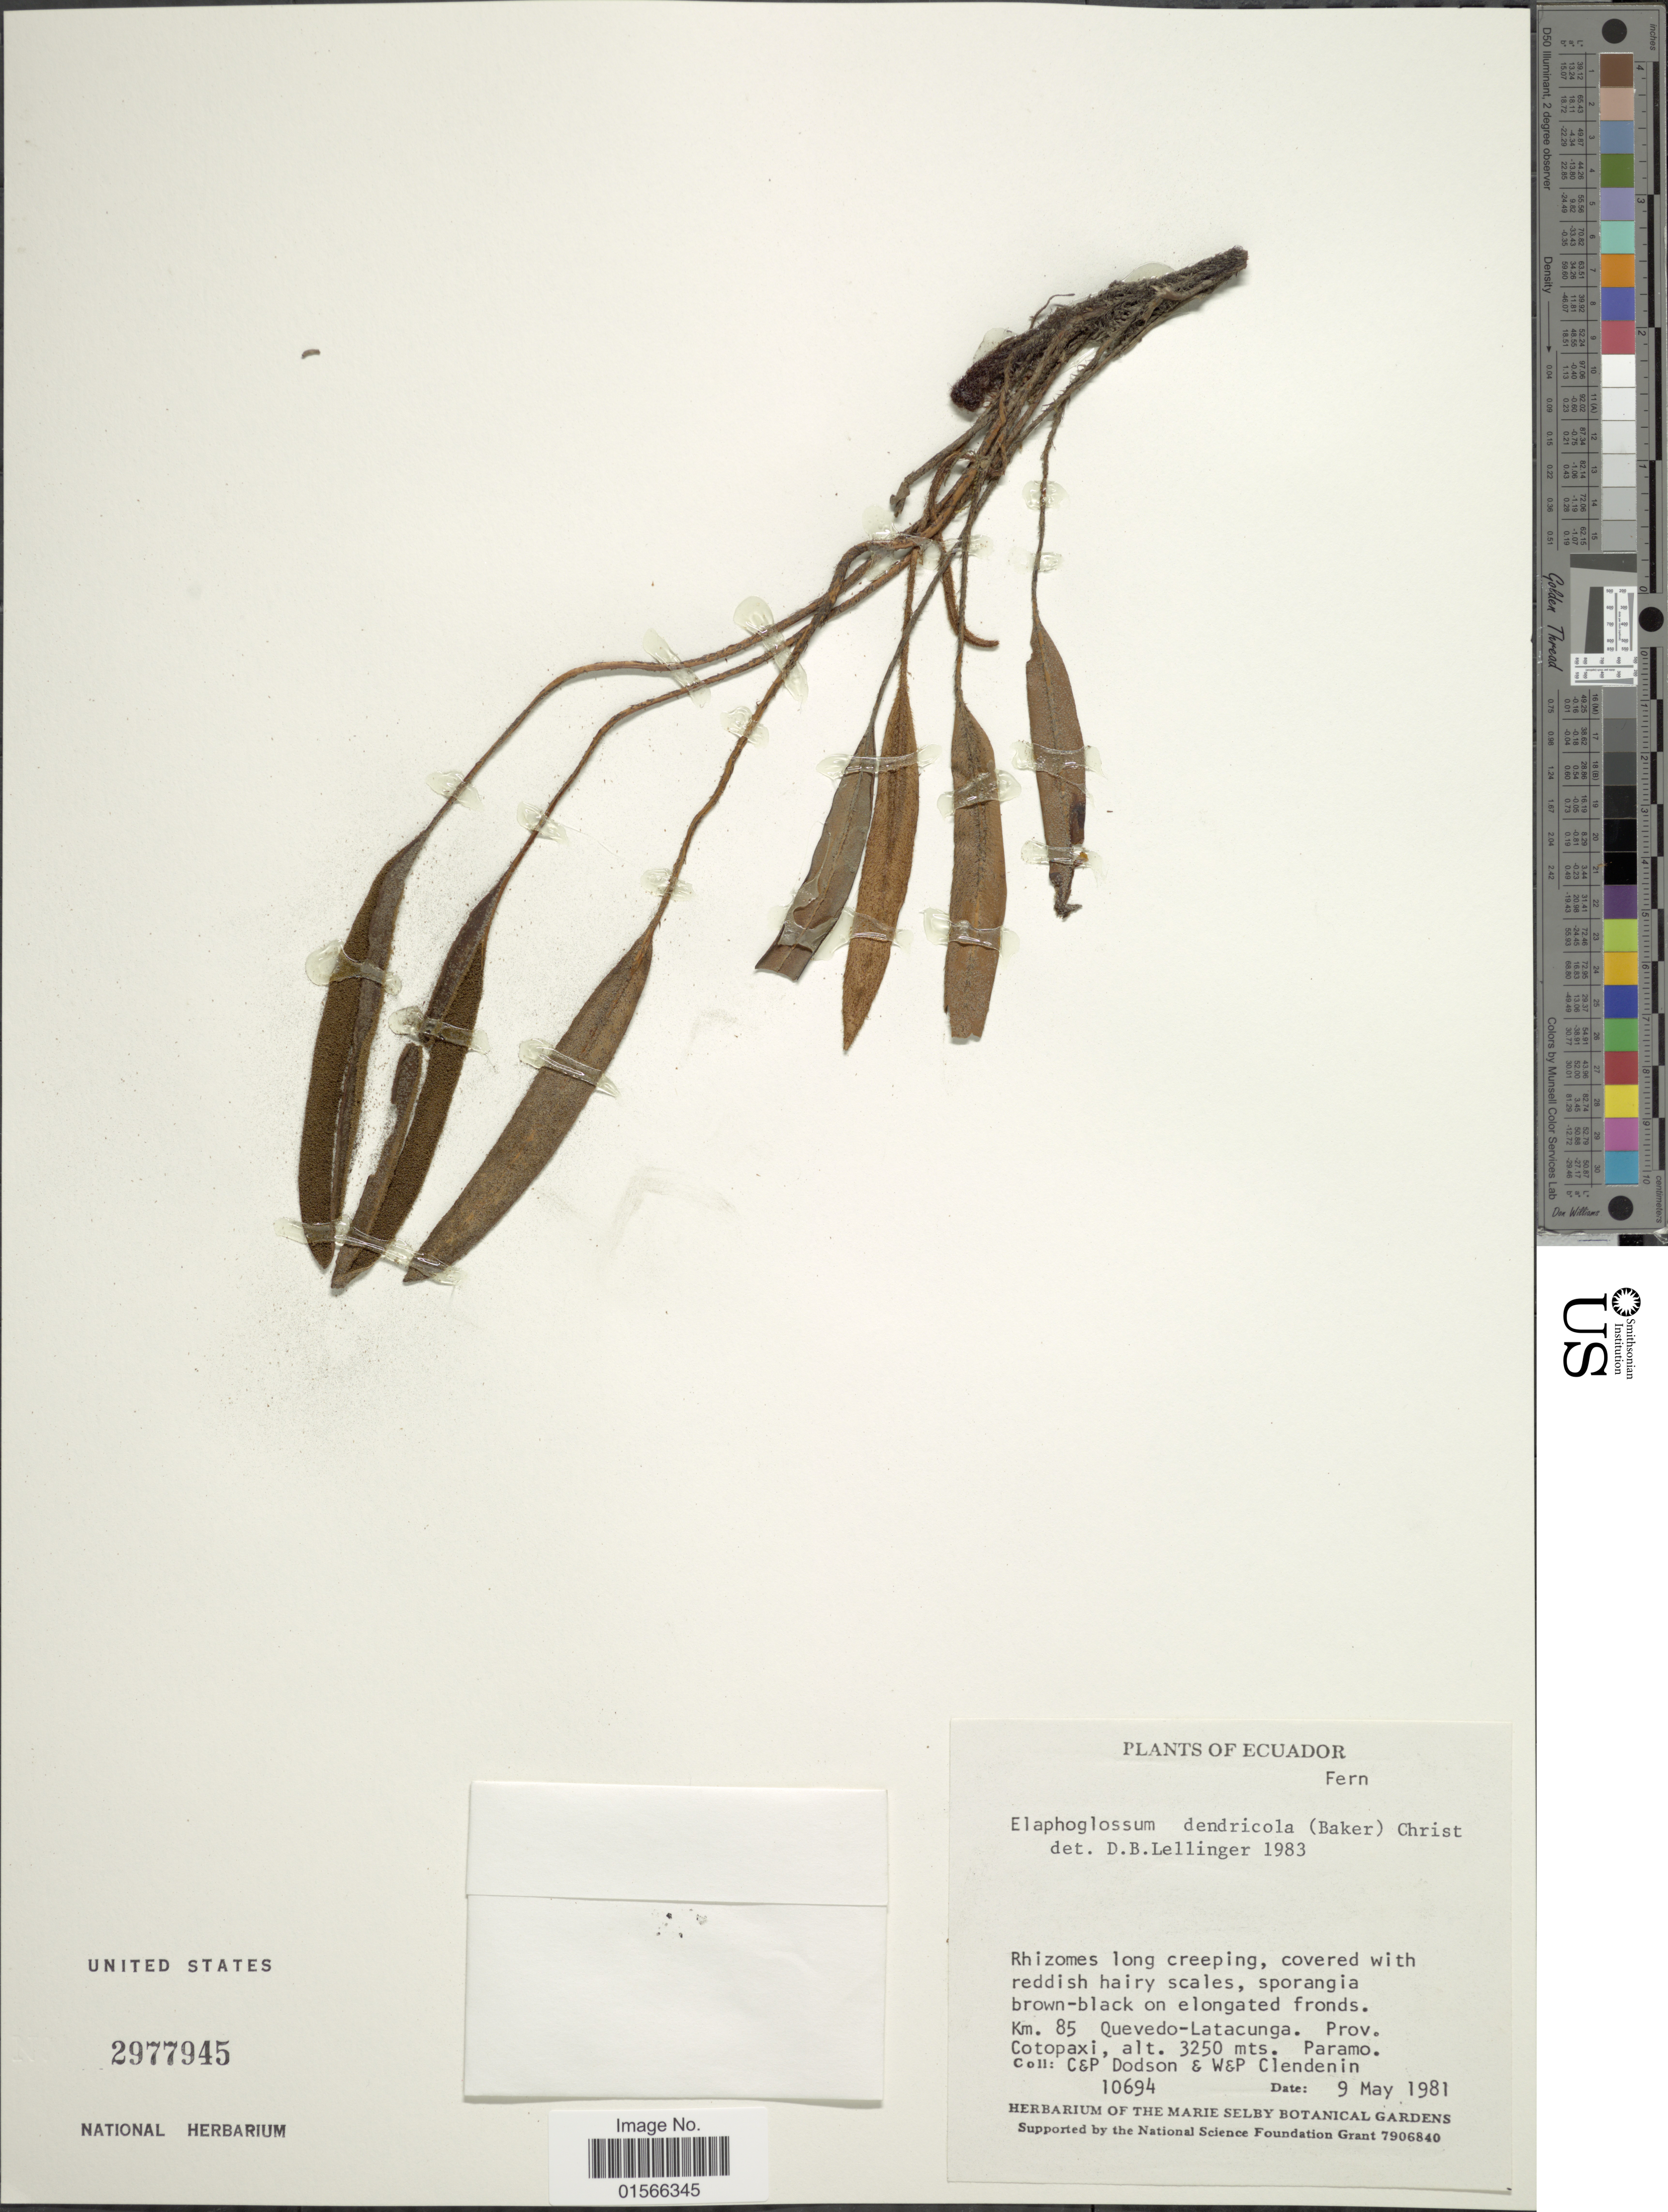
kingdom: Plantae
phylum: Tracheophyta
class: Polypodiopsida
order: Polypodiales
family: Dryopteridaceae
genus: Elaphoglossum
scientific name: Elaphoglossum dendricolum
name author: (Baker) Christ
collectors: C. Dodson, P. M. Dodson, W. Clendenin & P. Clendenin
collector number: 10694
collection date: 1981-05-09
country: Ecuador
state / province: Cotopaxi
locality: Quevedo-Latacunga, Paramo, Km 85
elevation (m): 3250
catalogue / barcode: US 2977945